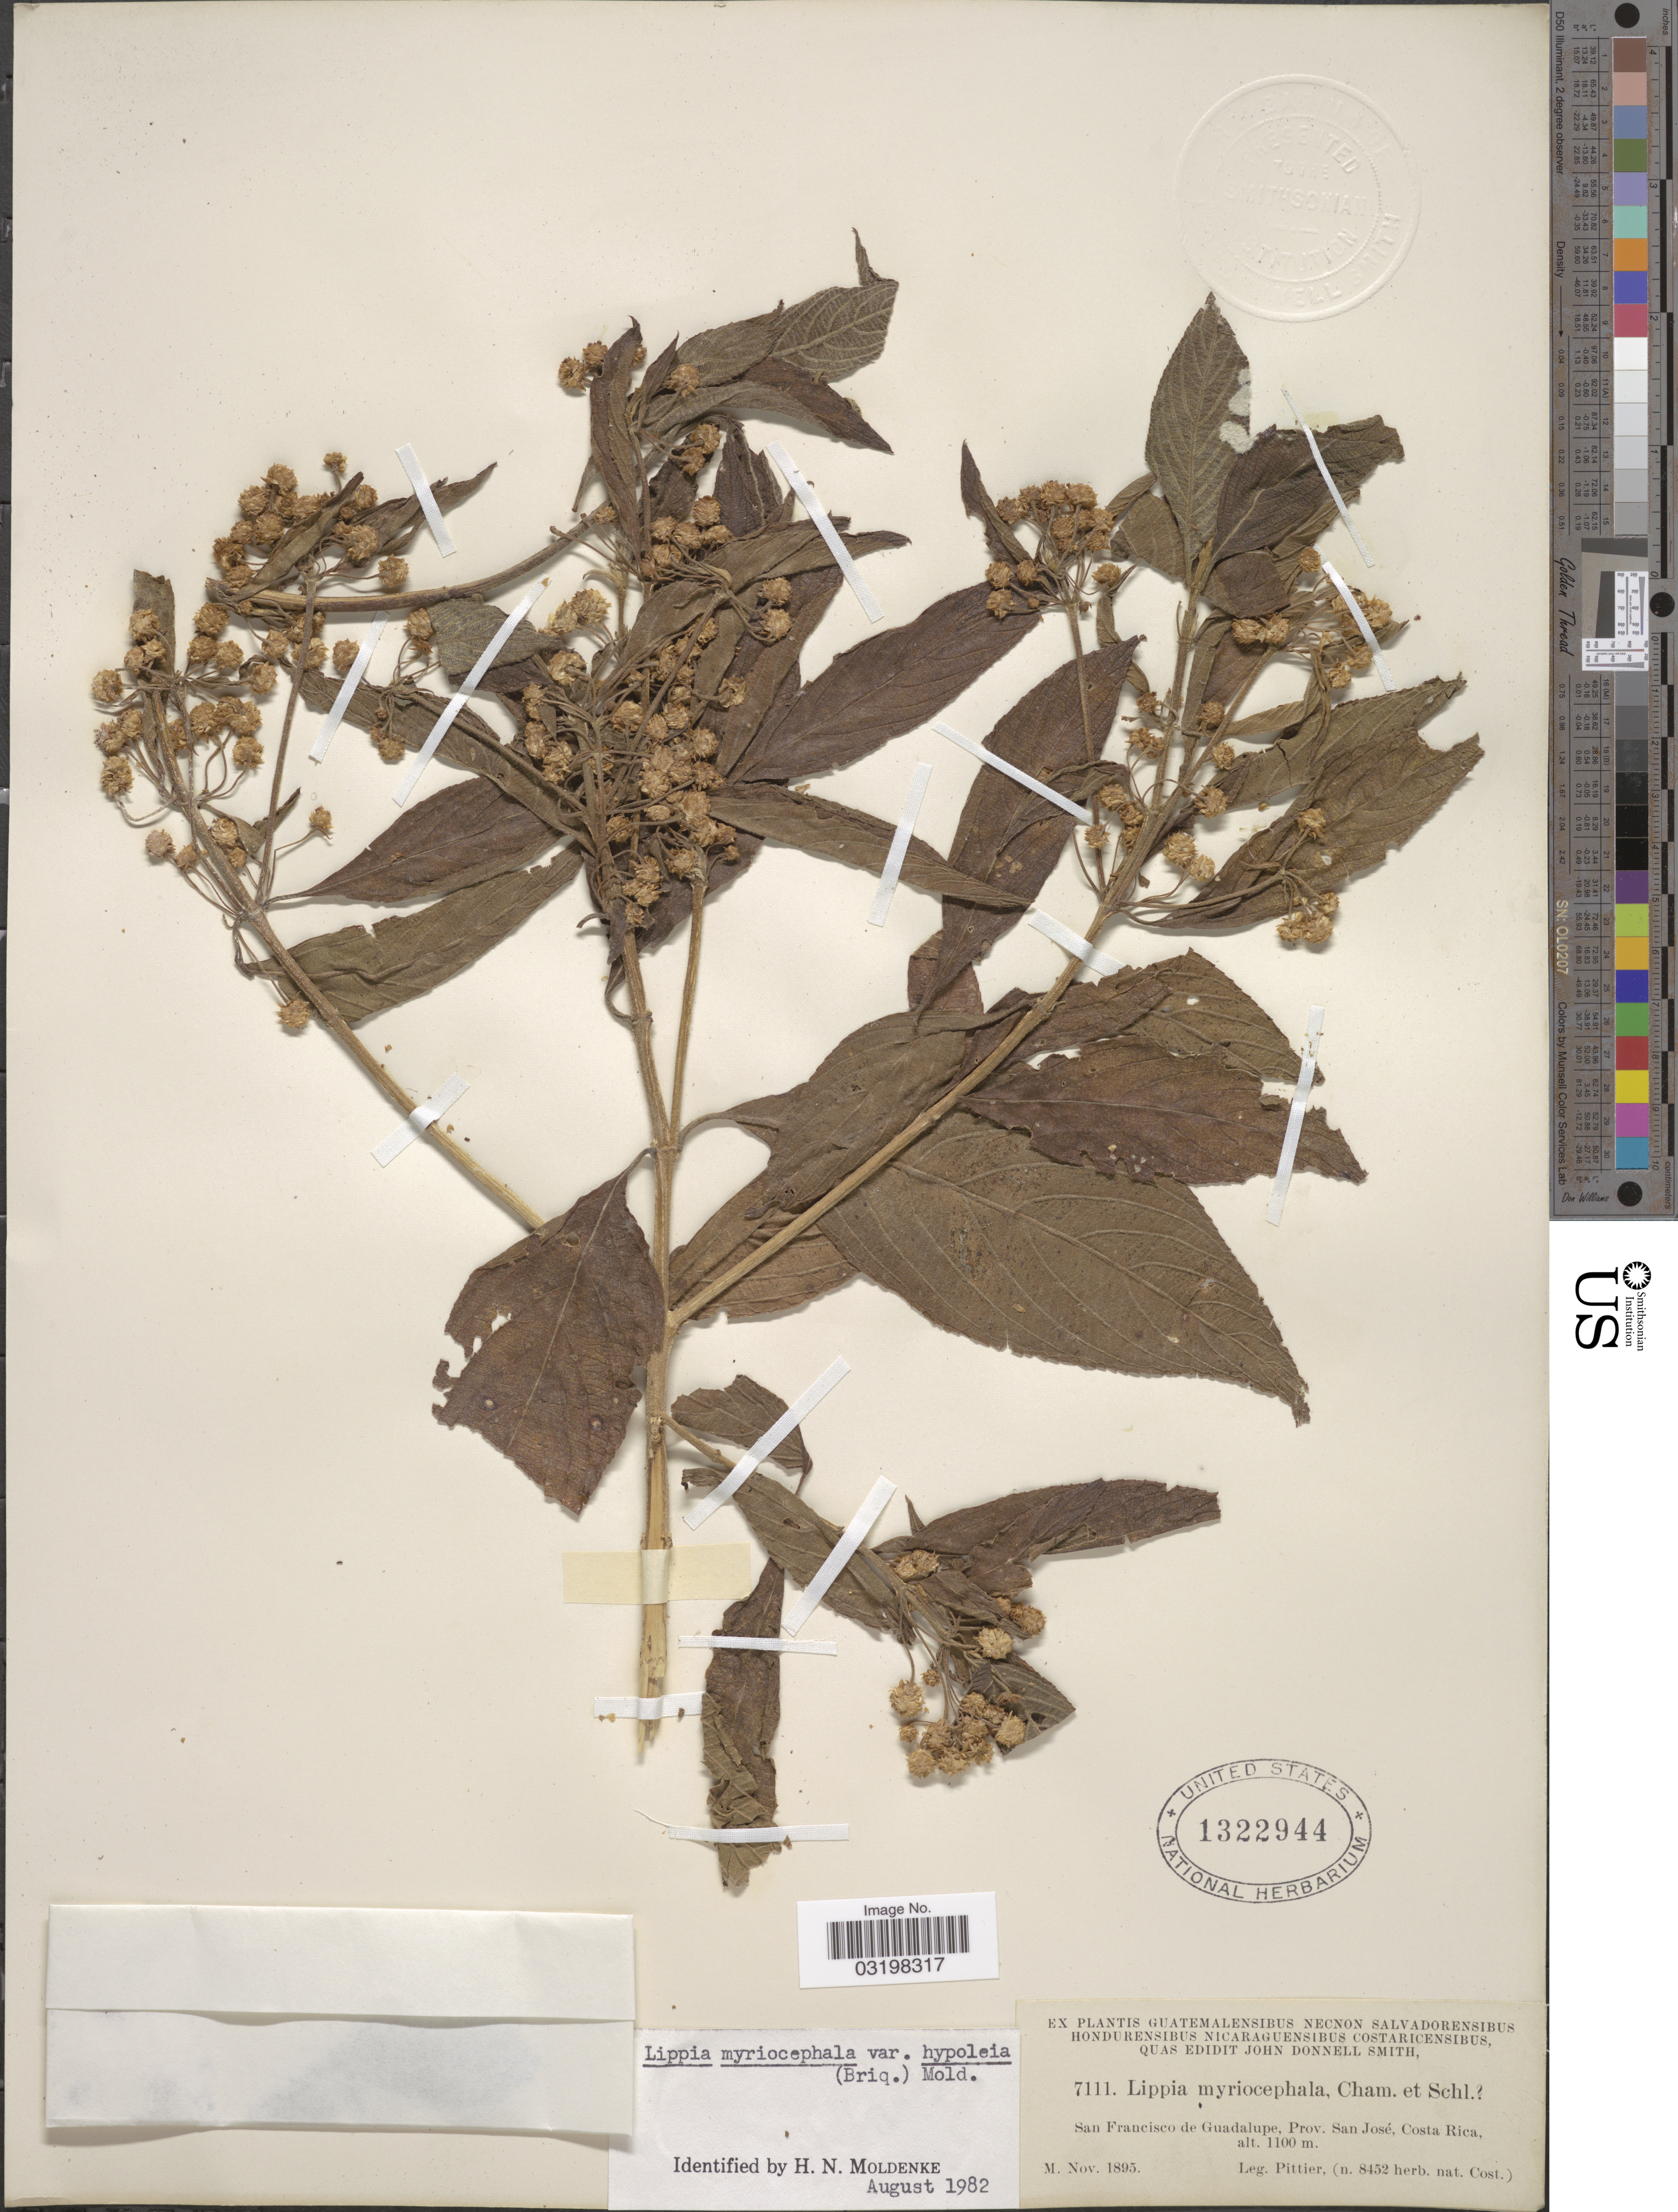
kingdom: Plantae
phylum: Tracheophyta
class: Magnoliopsida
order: Lamiales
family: Verbenaceae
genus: Lippia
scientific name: Lippia myriocephala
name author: Schltdl. & Cham.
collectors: Pittier, --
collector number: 7111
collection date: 1895-11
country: Costa Rica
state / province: San José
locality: San Francisco de Guadalupe, Prov. San José.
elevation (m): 1100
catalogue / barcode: US 1322944